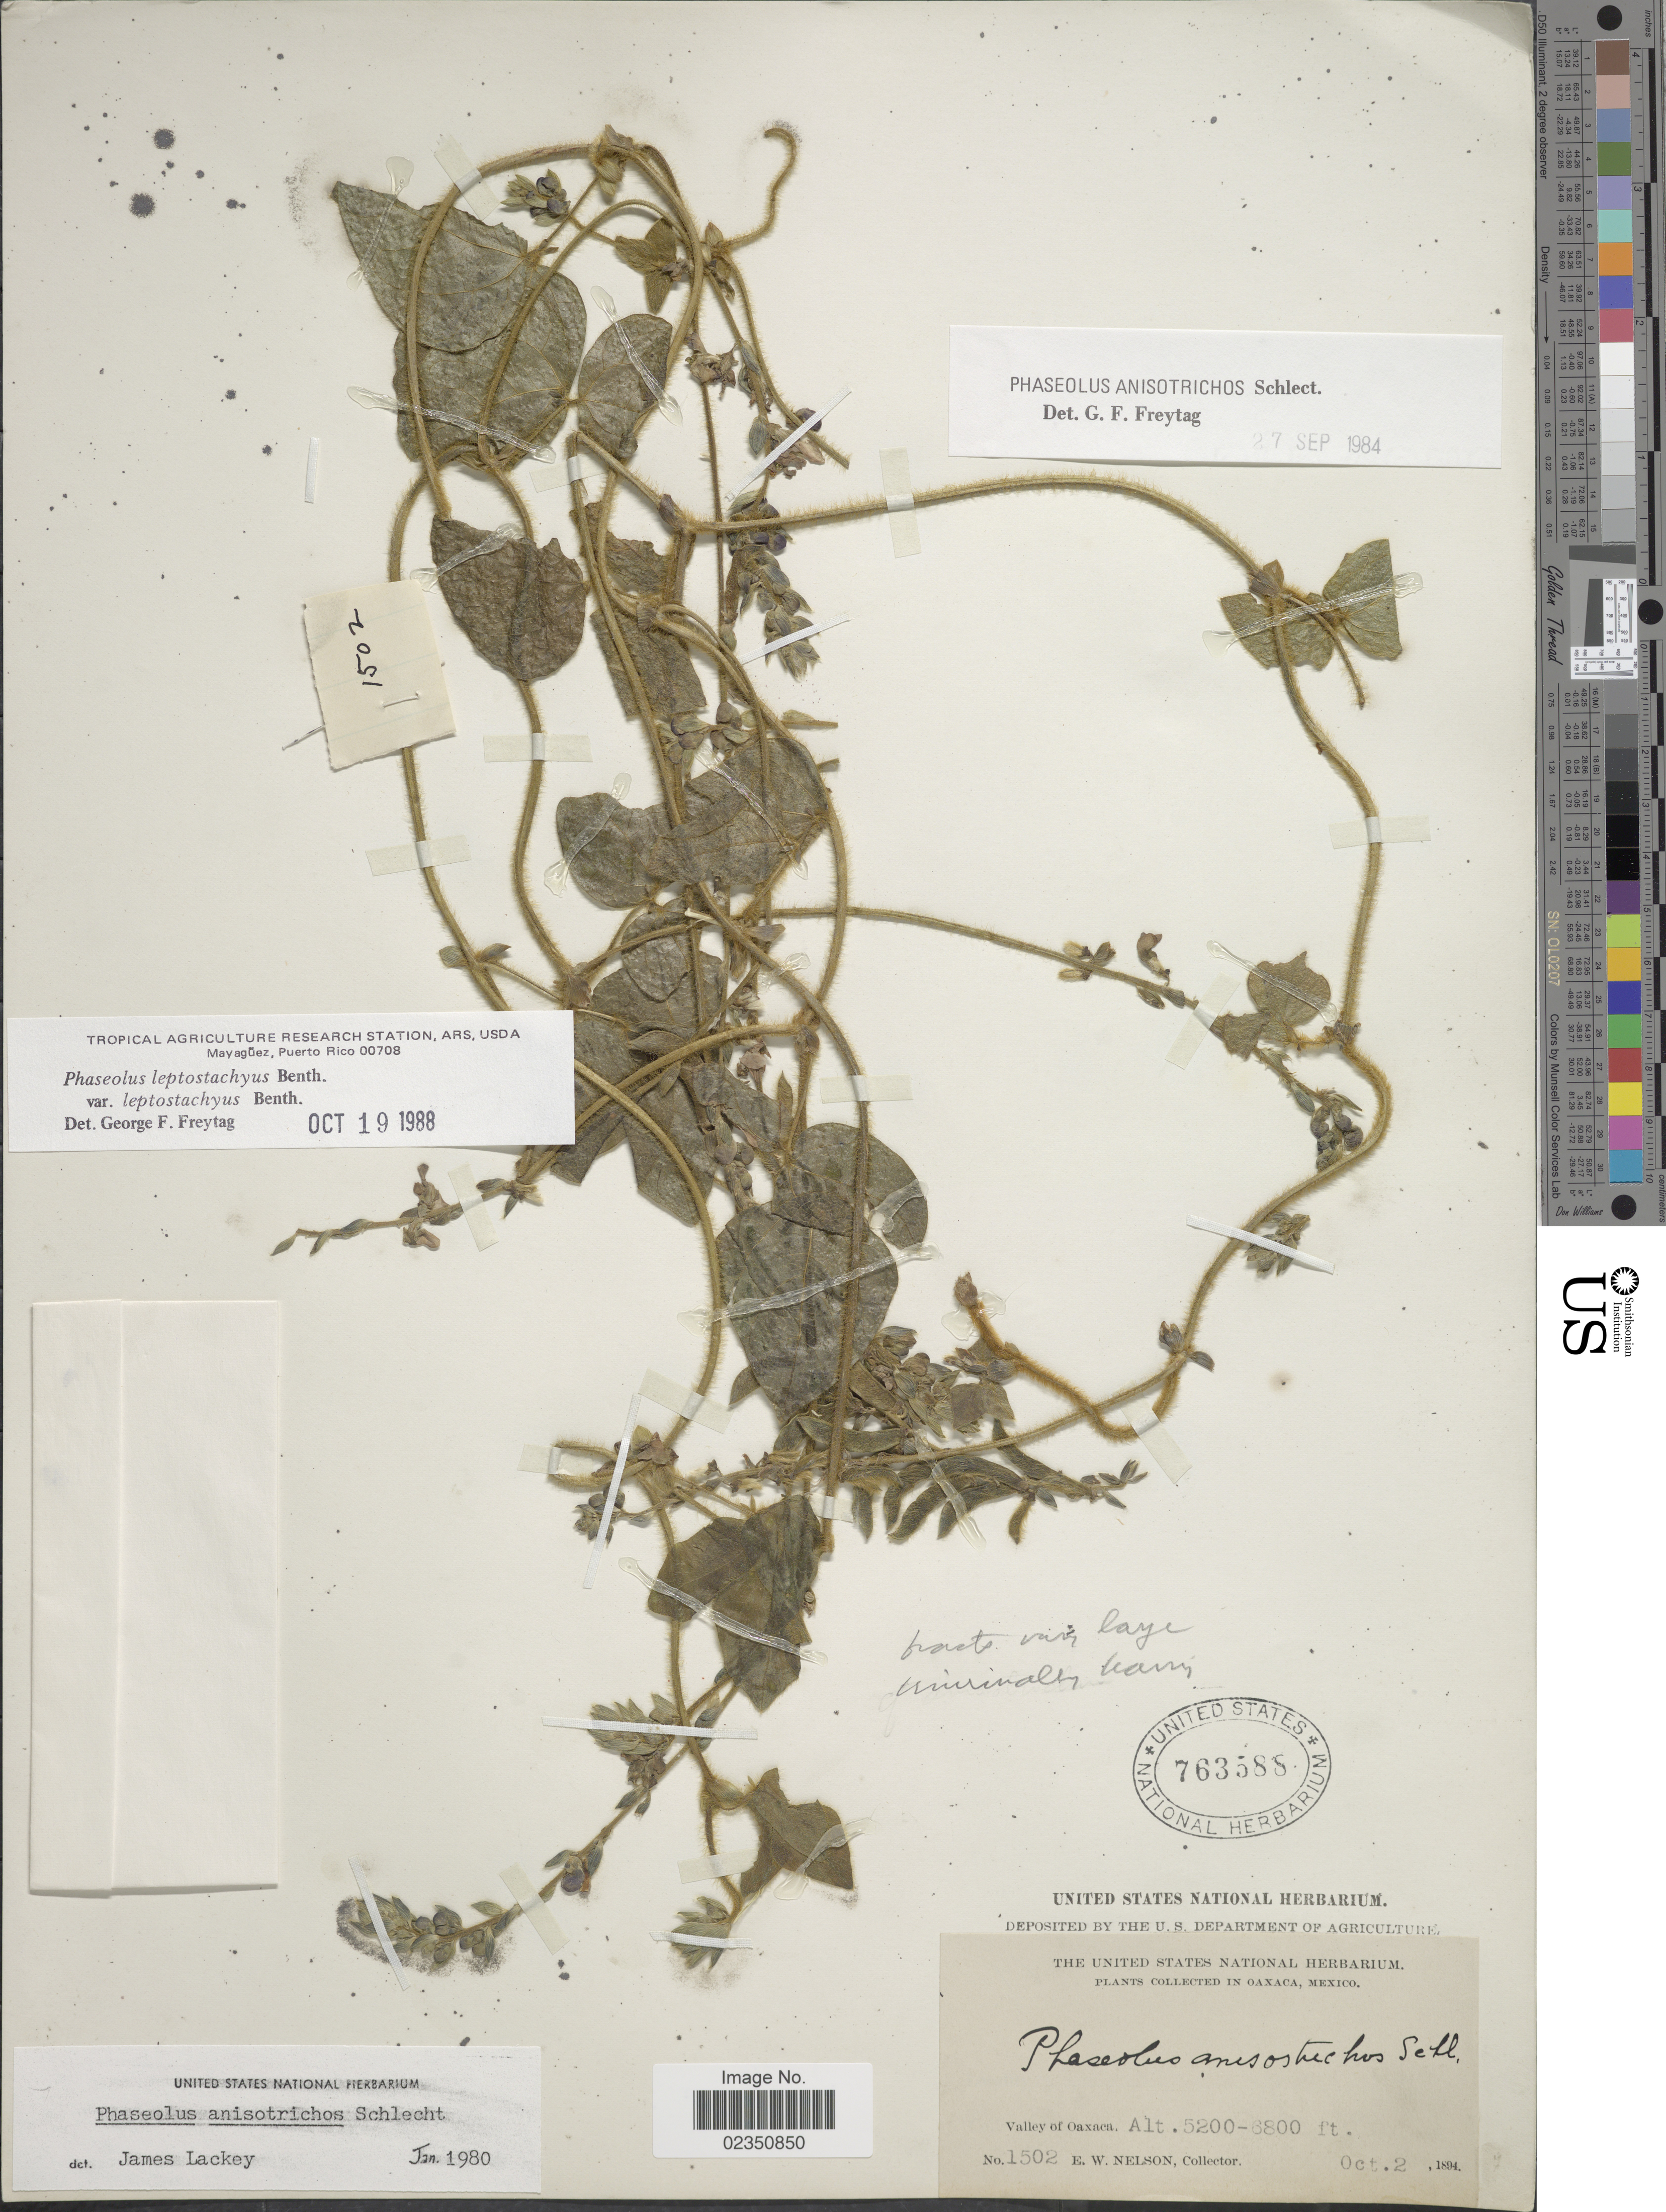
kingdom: Plantae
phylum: Tracheophyta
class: Magnoliopsida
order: Fabales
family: Fabaceae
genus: Phaseolus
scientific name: Phaseolus leptostachyus var. leptostachyus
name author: Benth.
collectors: E. W. Nelson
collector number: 1502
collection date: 1894-10-02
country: Mexico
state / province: Oaxaca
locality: Valley of Oaxaca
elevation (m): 1585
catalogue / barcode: US 763588